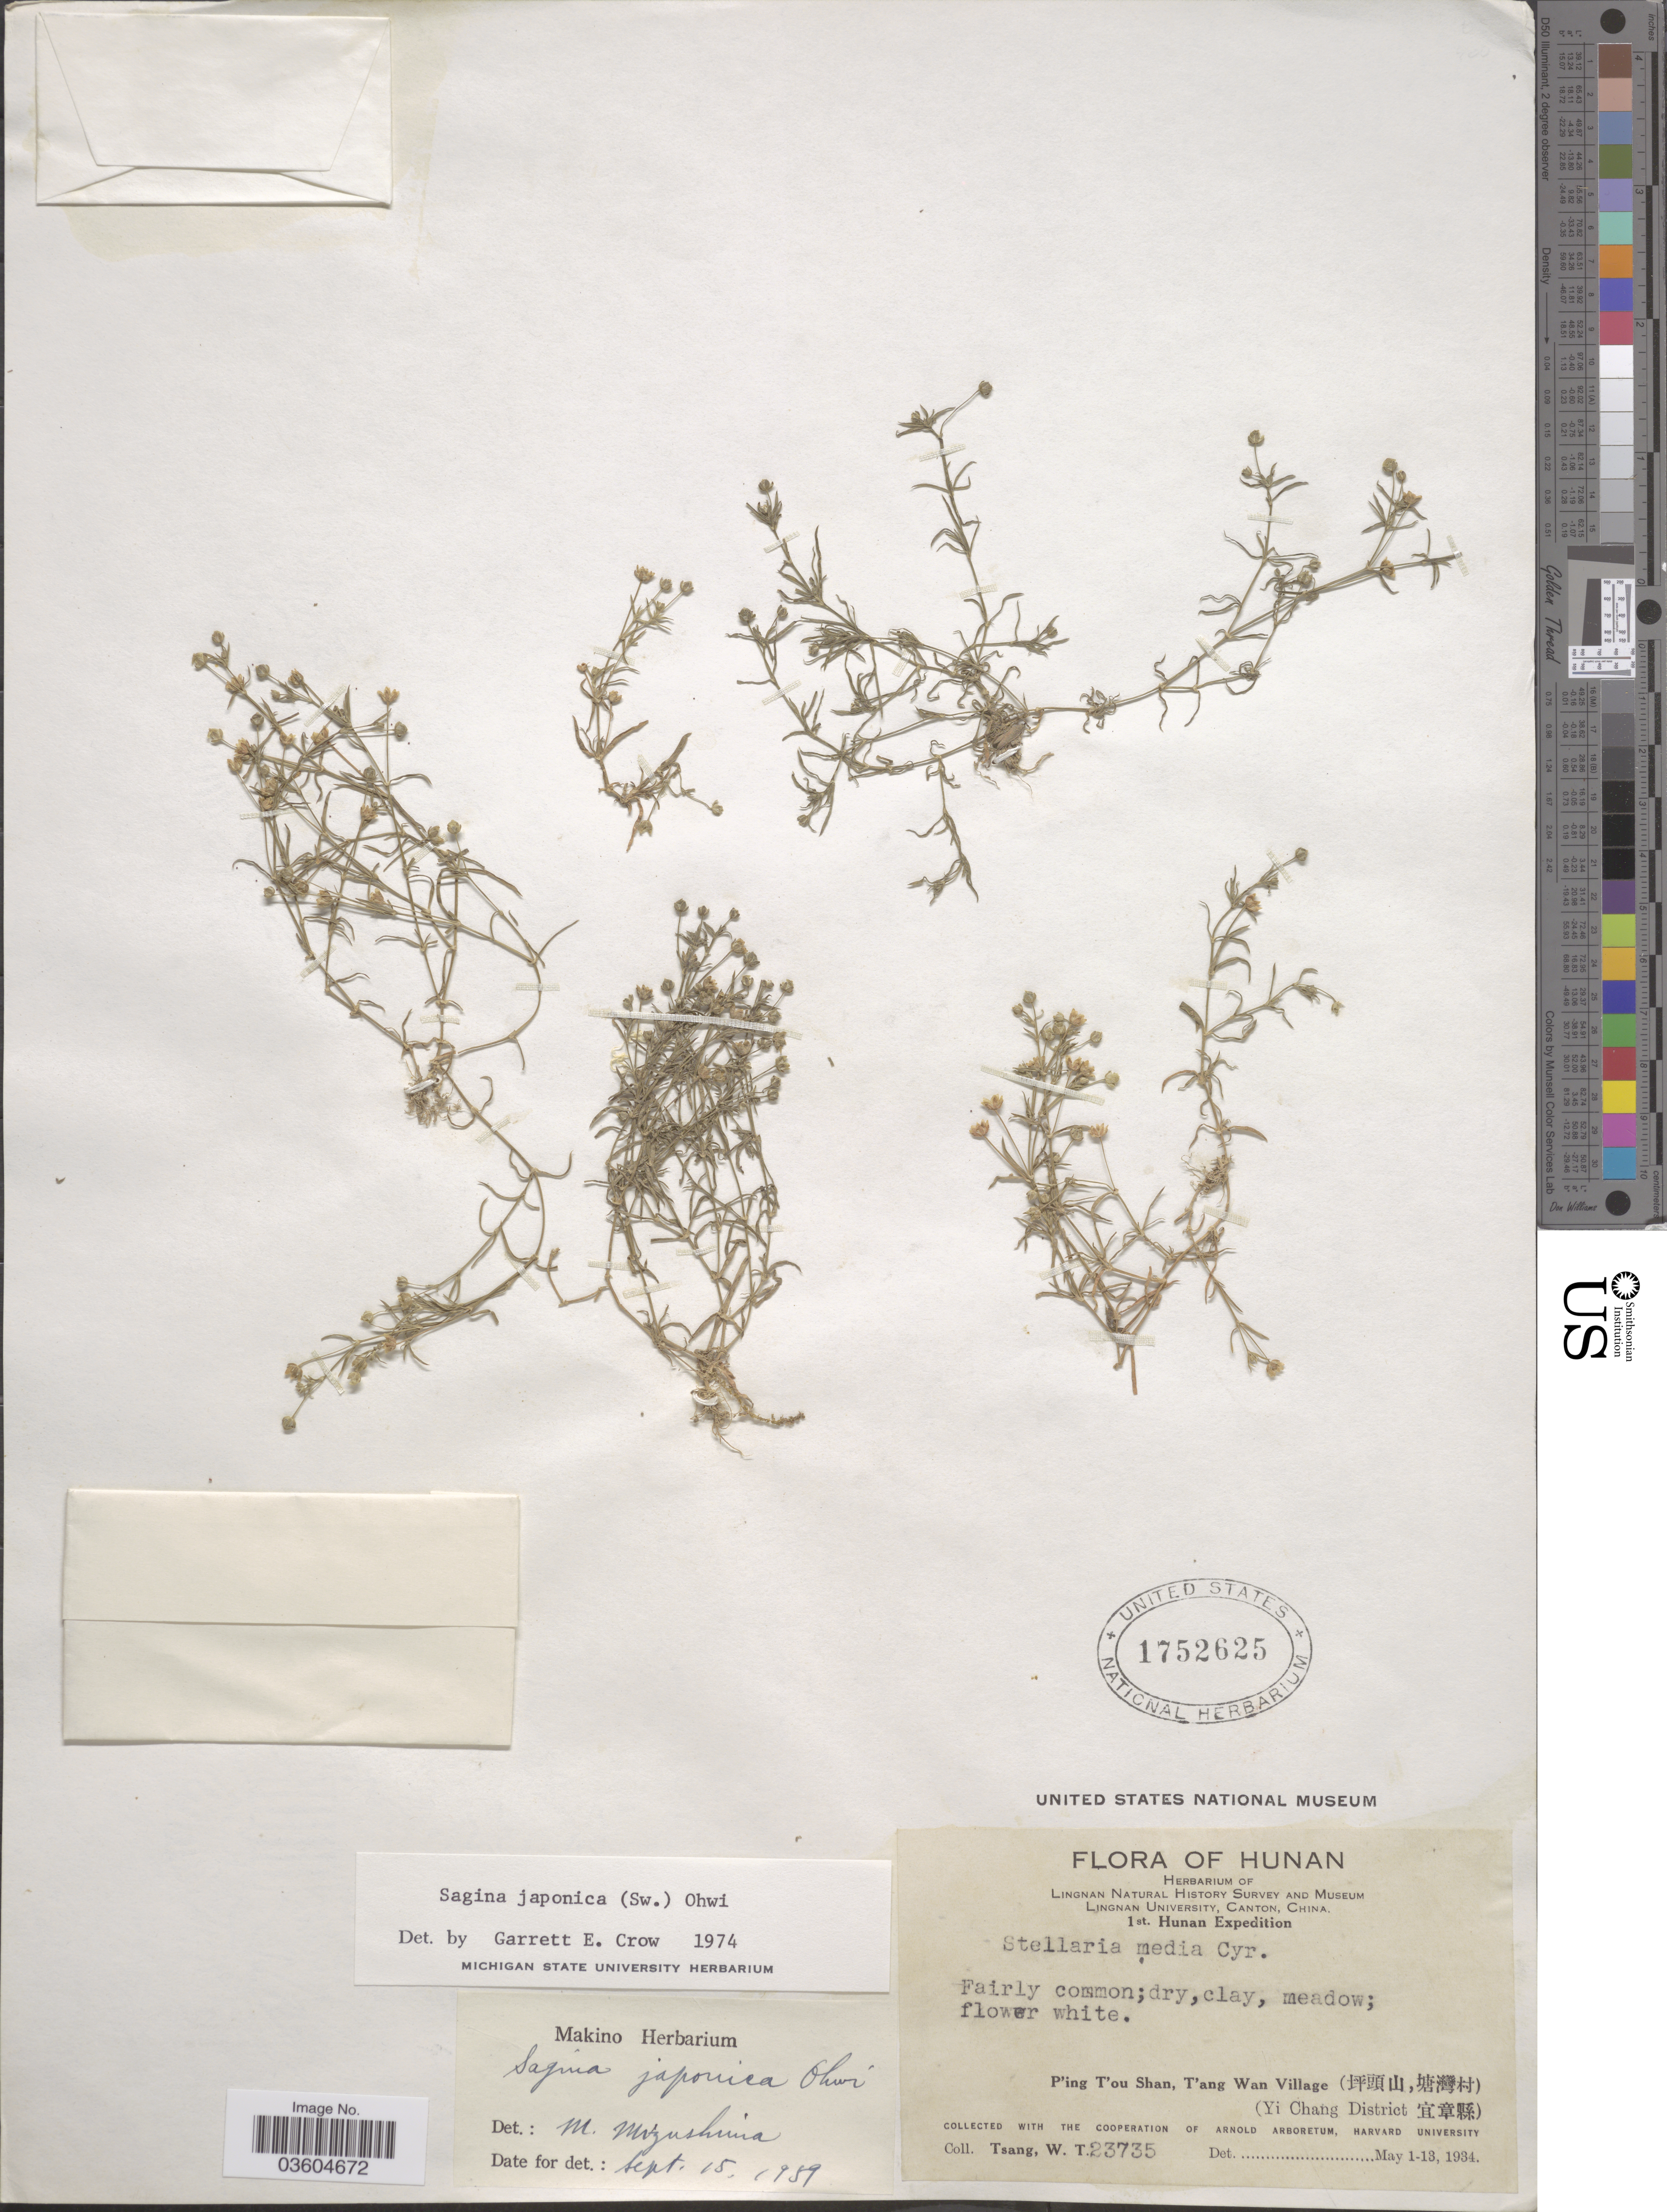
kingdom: Plantae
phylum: Tracheophyta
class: Magnoliopsida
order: Caryophyllales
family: Caryophyllaceae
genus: Sagina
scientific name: Sagina japonica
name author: (Sw.) Ohwi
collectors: W. T. Tsang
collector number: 23735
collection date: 1934-05-01/1934-05-13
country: China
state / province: Hunan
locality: P'ing T'ou Shan, T'ang Wan Village (X) (Yi Chang District X).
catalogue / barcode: US 1752625